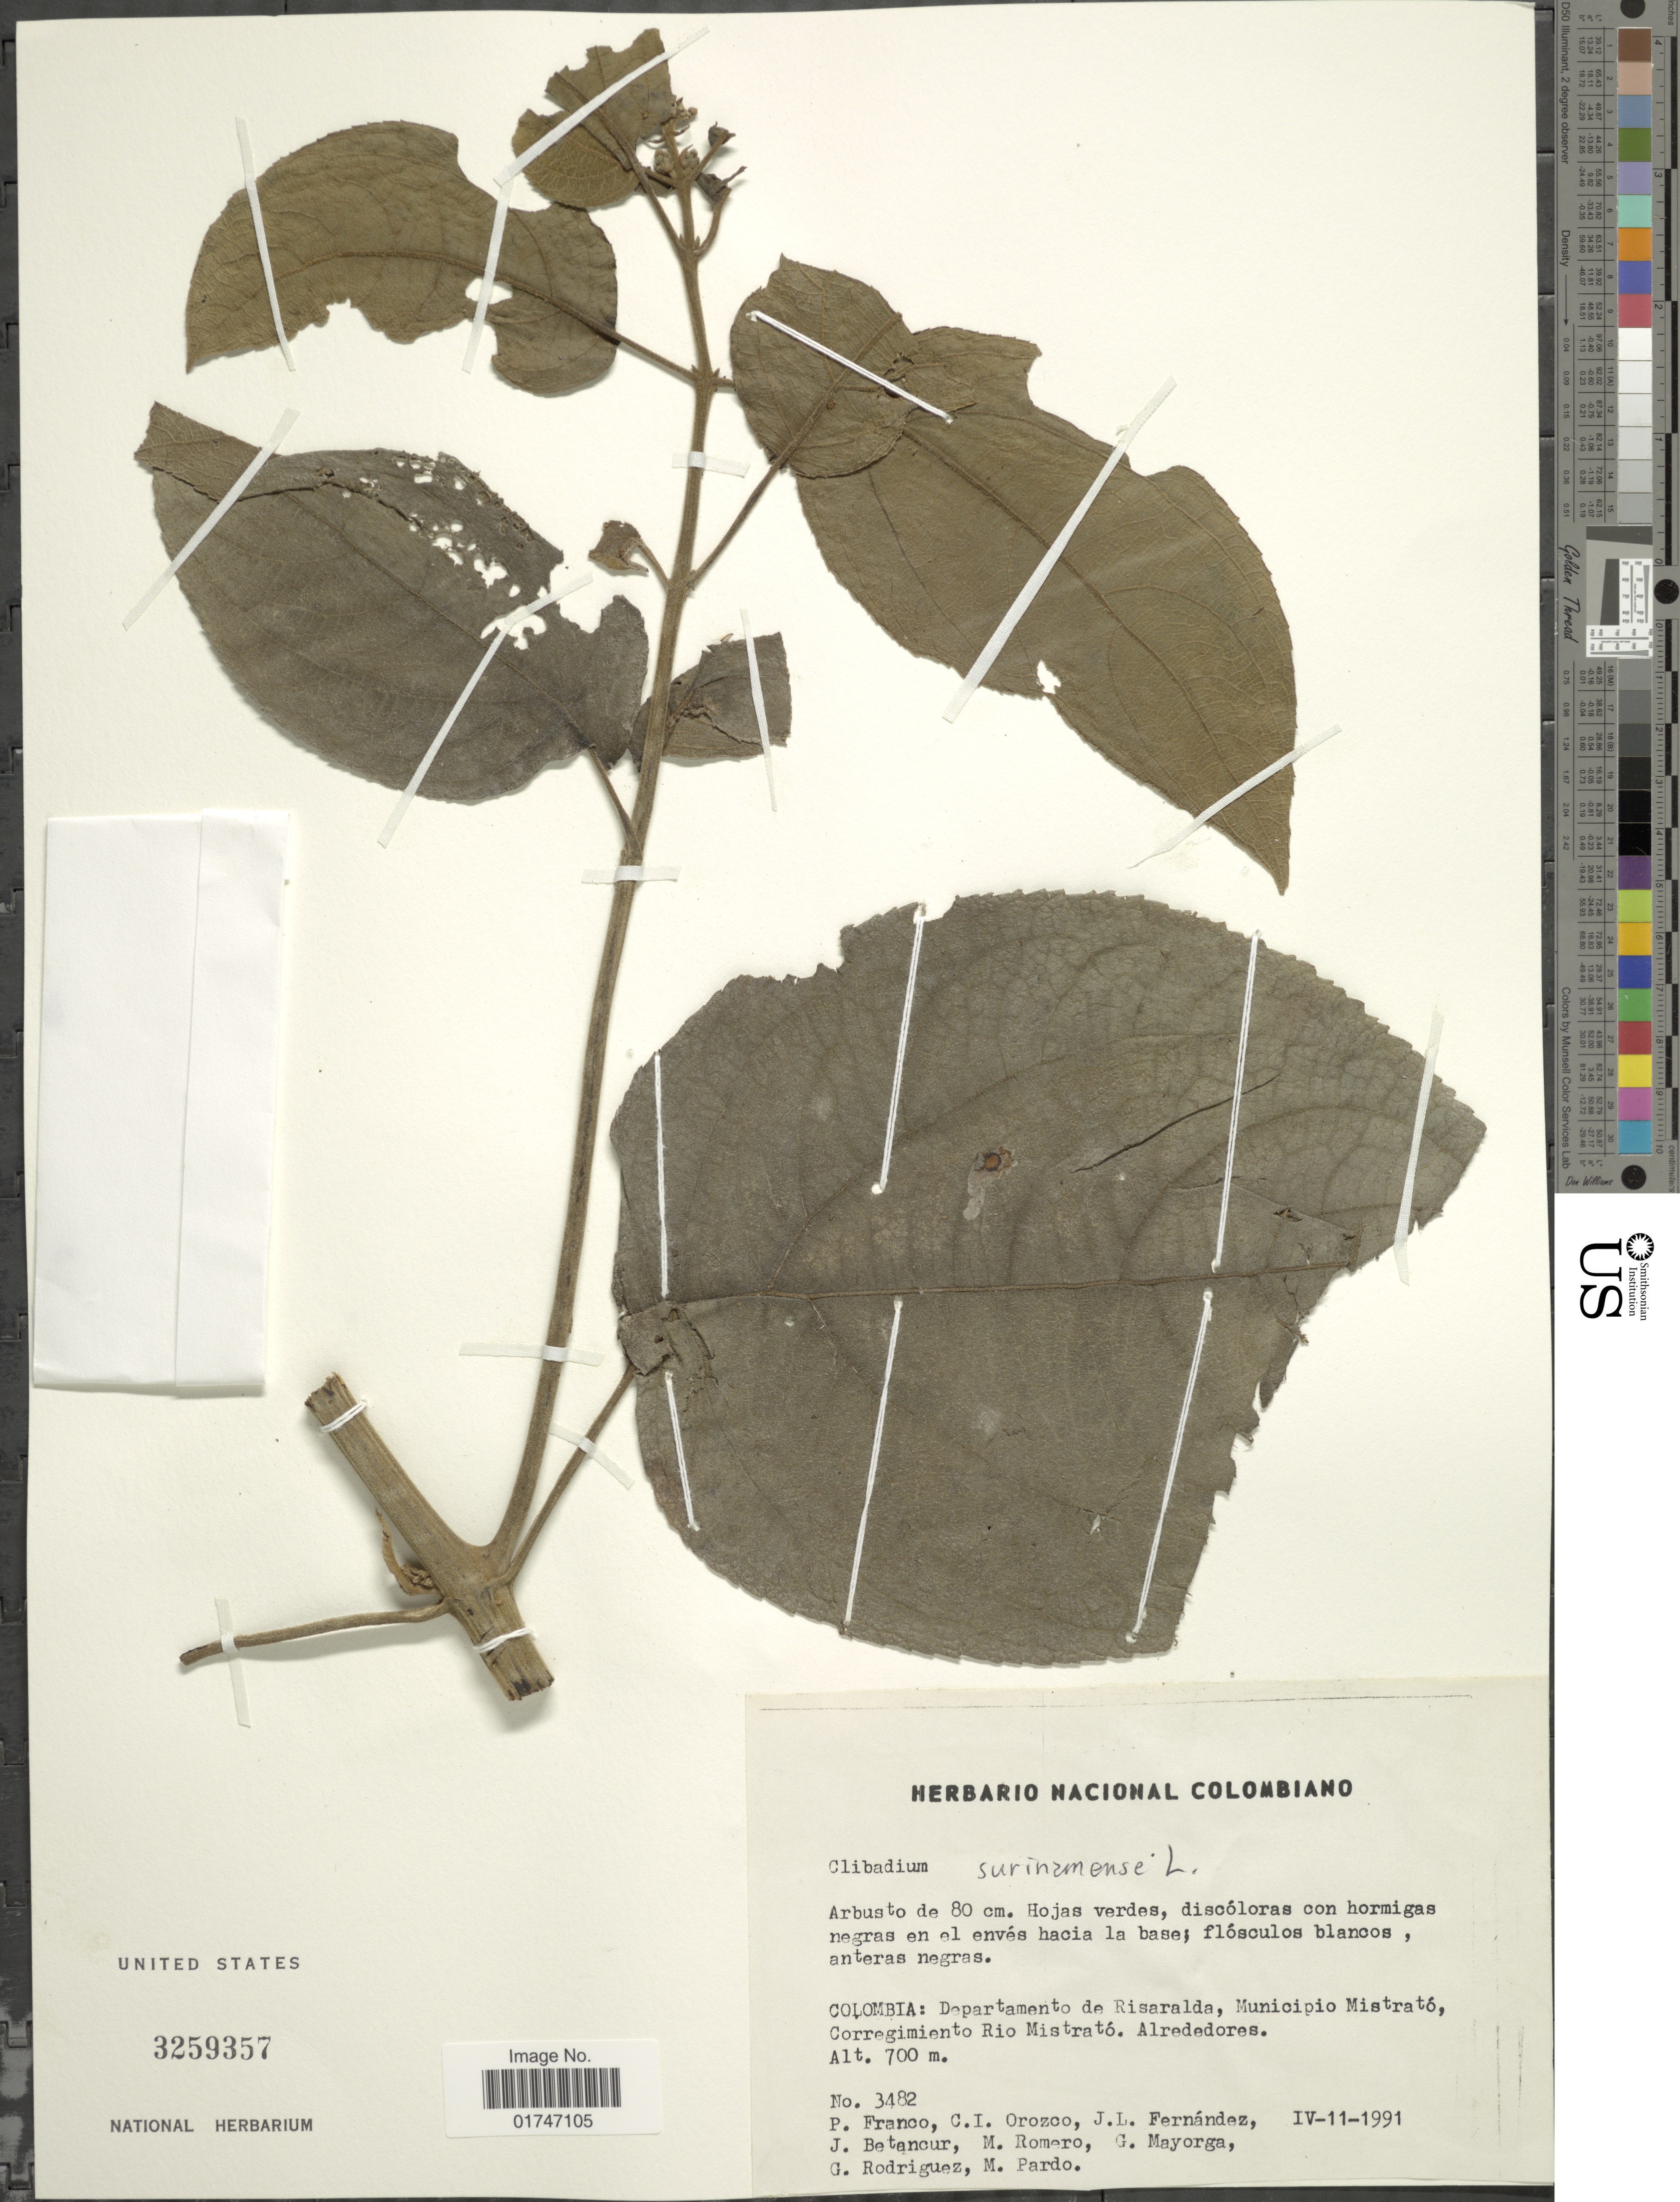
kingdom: Plantae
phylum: Tracheophyta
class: Magnoliopsida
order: Asterales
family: Asteraceae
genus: Clibadium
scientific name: Clibadium surinamense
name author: L.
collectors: P. Franco, C. I. Orozco, J. Fernandez, J. Betancur & et al.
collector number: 3482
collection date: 1991-04-11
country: Colombia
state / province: Risaralda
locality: Colombia: Departamento de Risaralda, Municipio Mistrató, Corregimiento Rio Mistrató, Alrededores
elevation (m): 700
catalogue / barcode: US 3259357